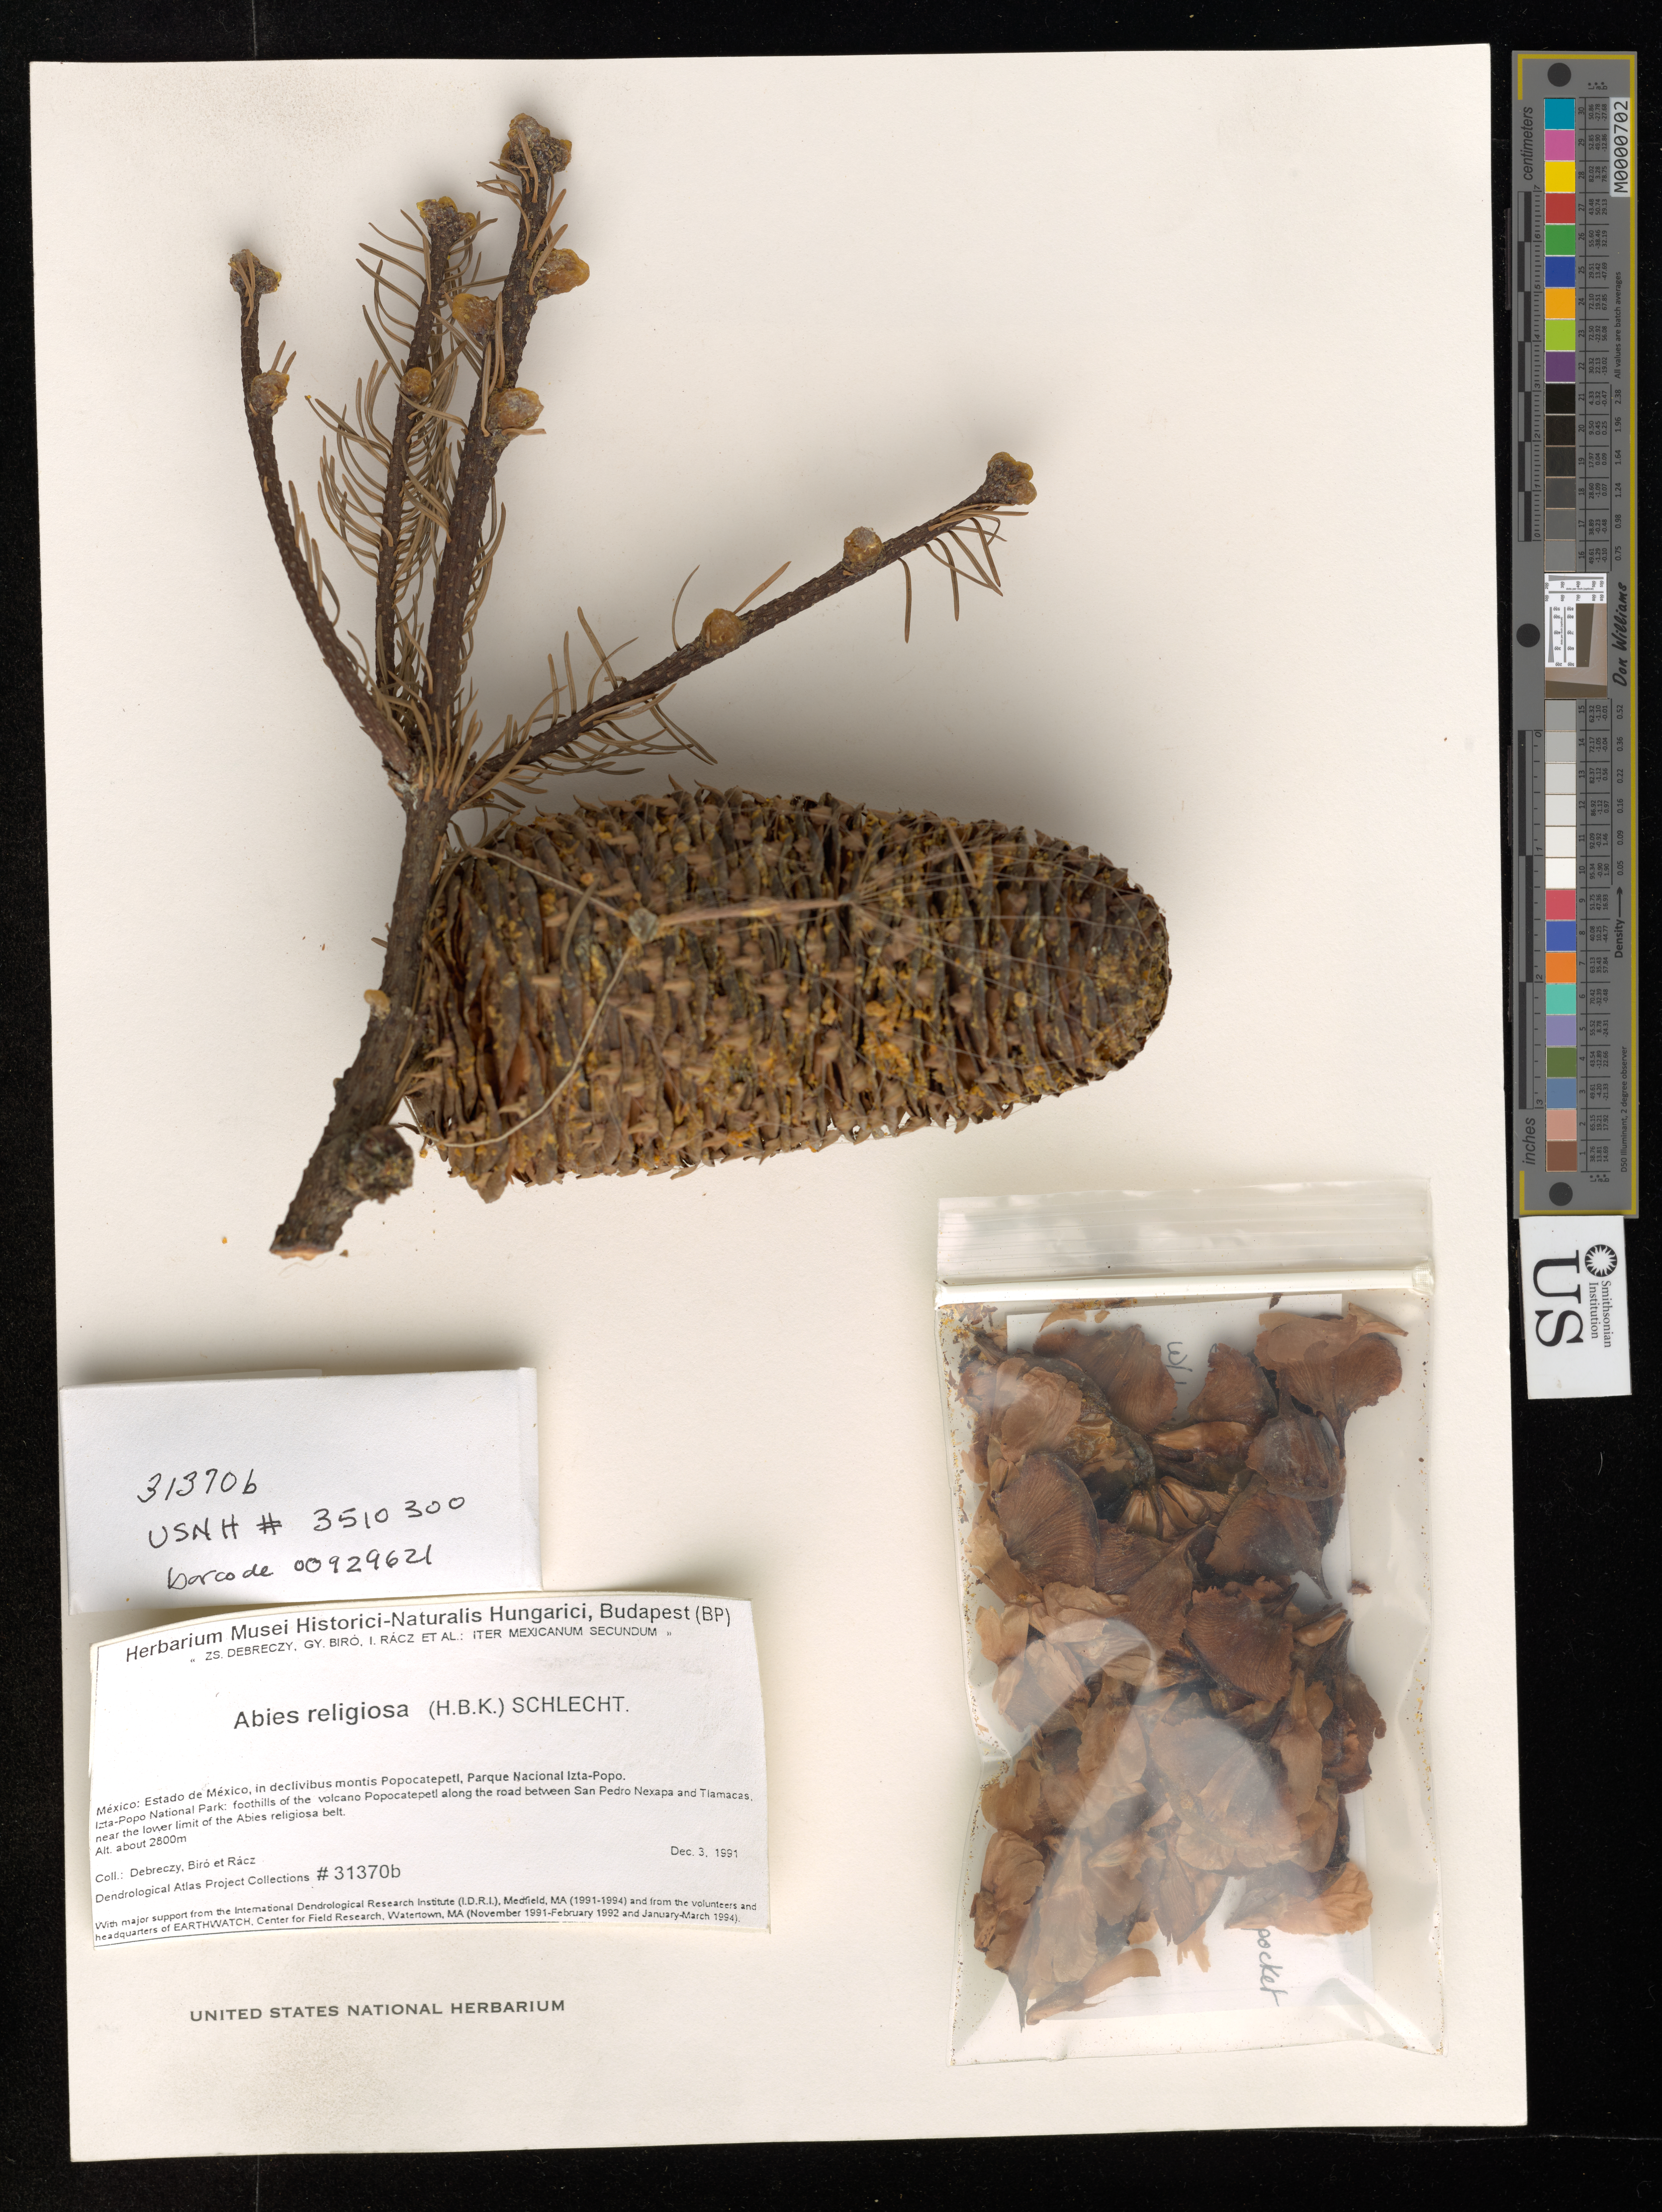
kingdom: Plantae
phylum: Tracheophyta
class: Pinopsida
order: Pinales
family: Pinaceae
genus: Abies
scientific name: Abies religiosa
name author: (Kunth) Schltdl. & Cham.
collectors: Z. Debreczy, G. Biro, I. Rácz & et al.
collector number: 31370 b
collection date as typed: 03 Dec 1991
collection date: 1991-12-03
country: Mexico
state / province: México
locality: Izta-Popo National Park: foothills of the volcano Popocatepetl along the road between San Pedro Nexapa and Tlamacas, near the lower limit of the Abies religiosa belt.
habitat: Near the lower limit of the Abies religiosa belt.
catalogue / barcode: US 3510300